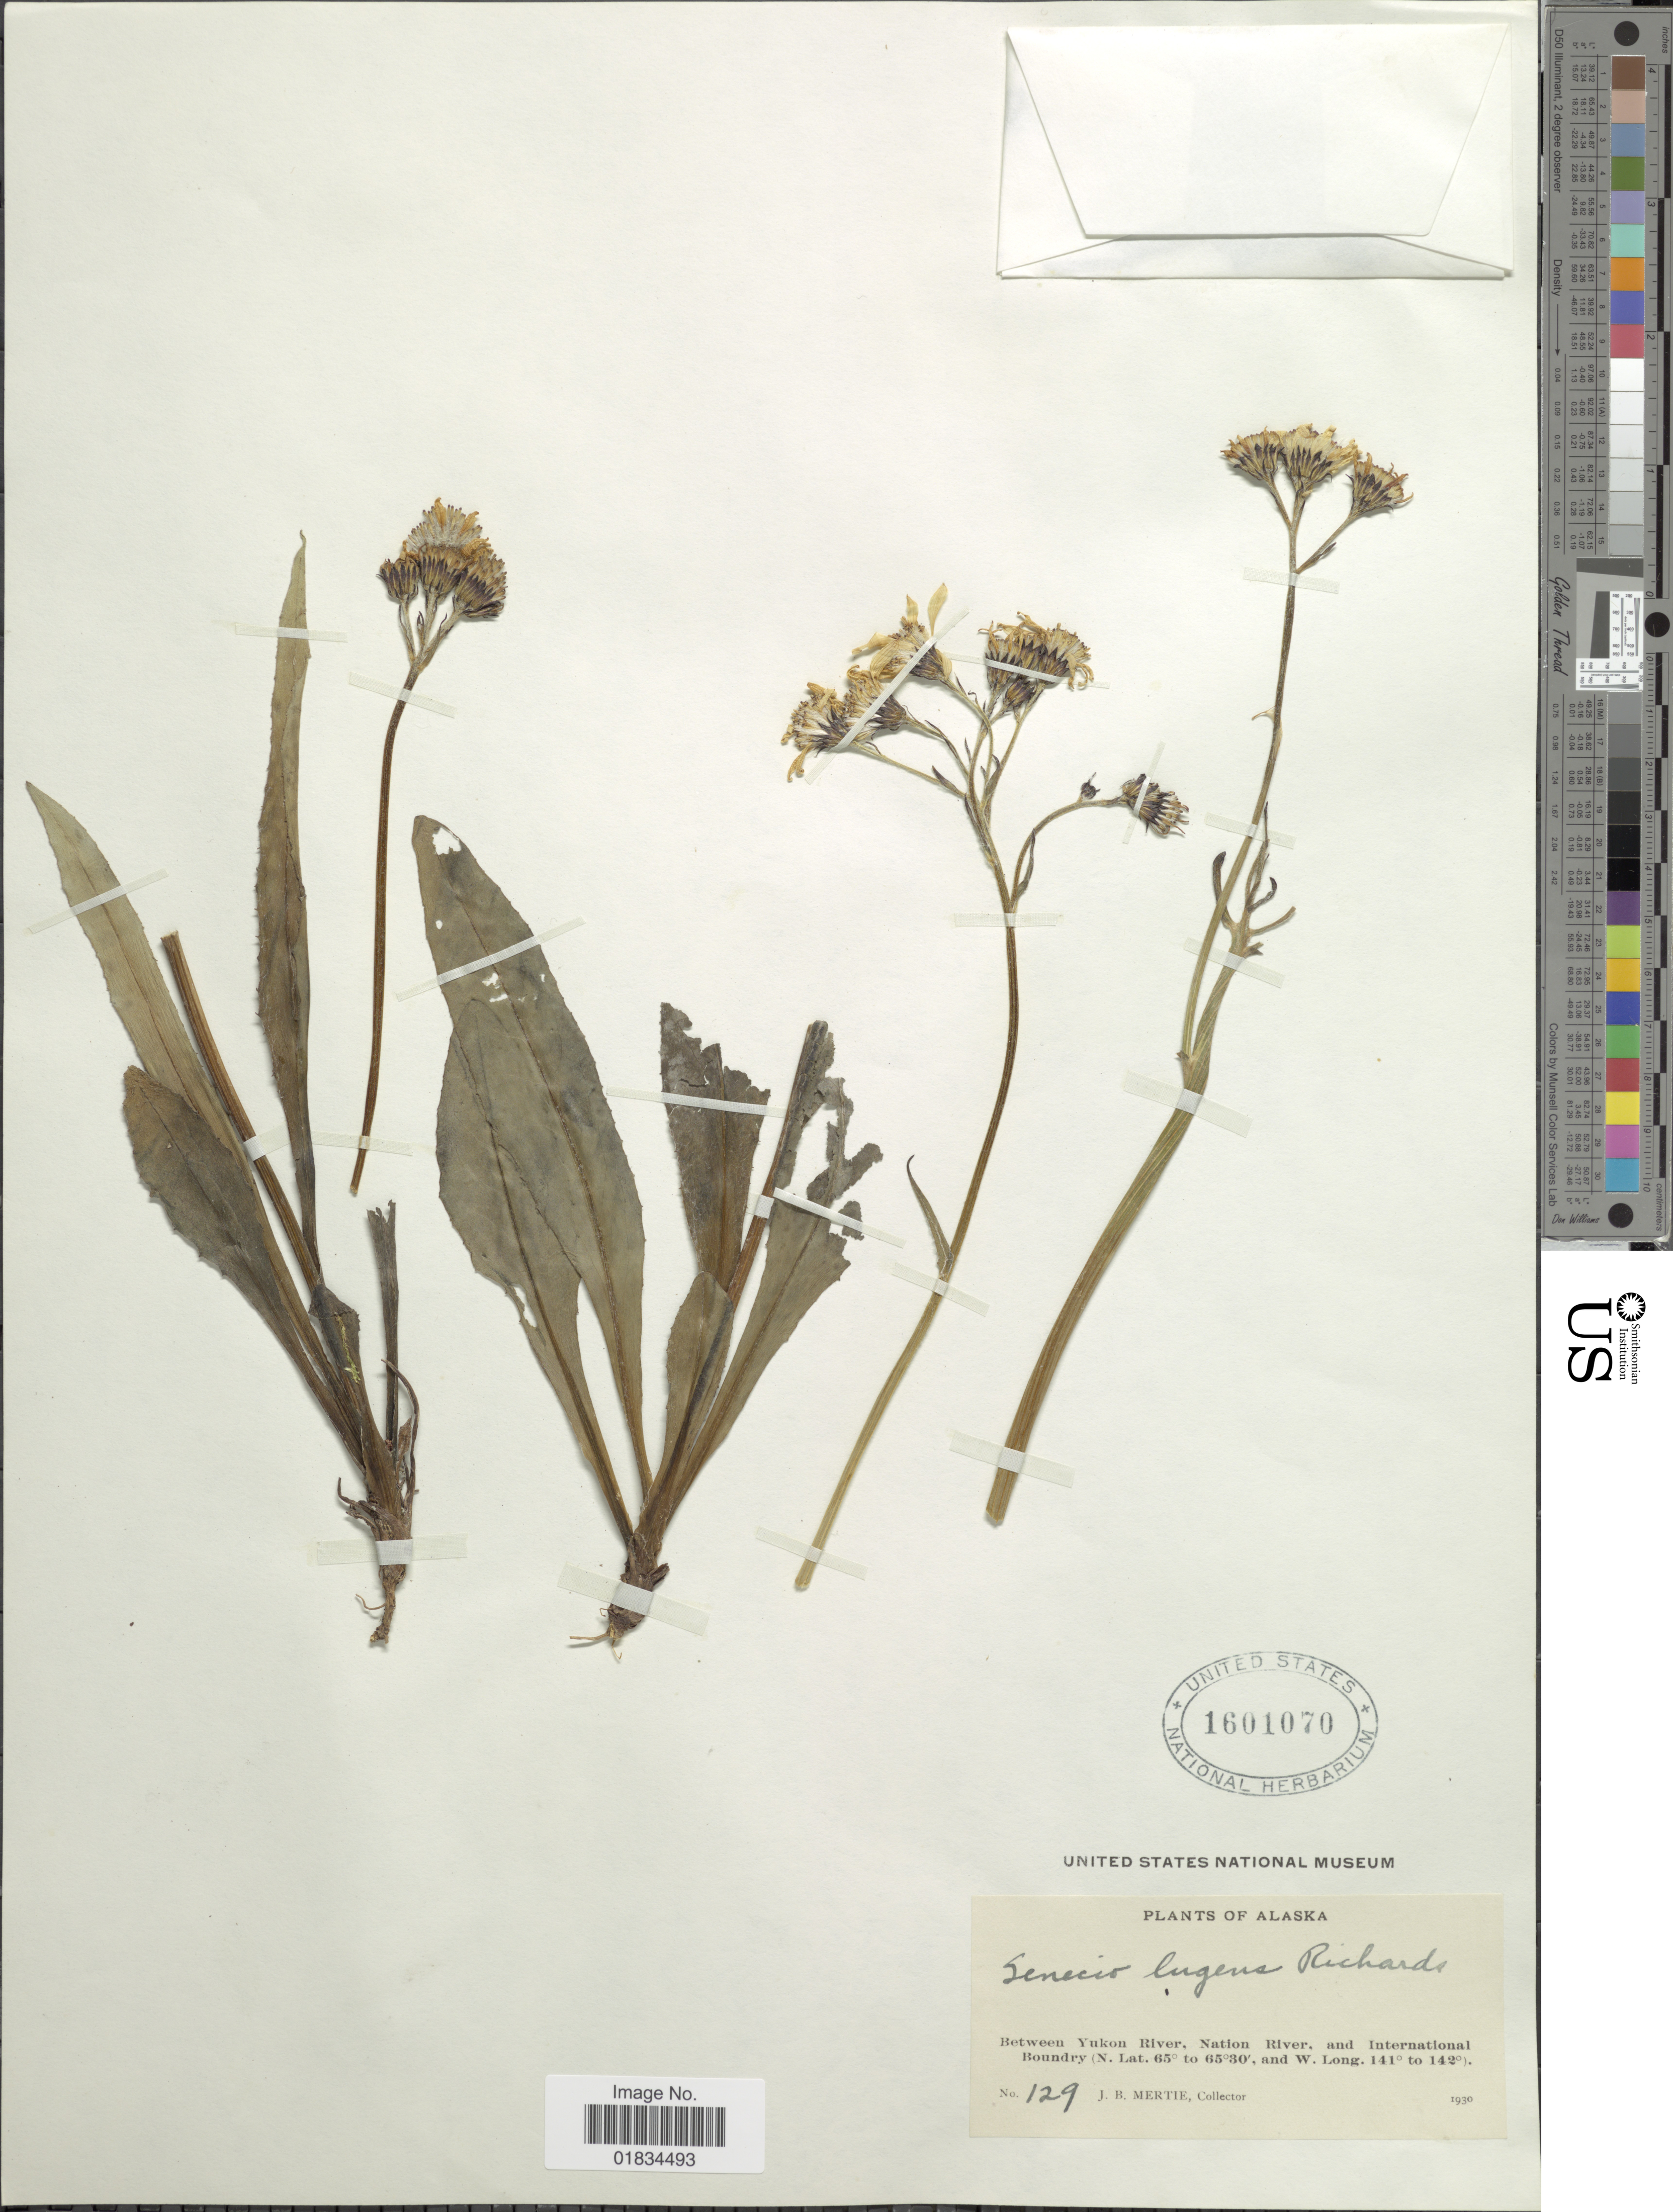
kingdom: Plantae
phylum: Tracheophyta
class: Magnoliopsida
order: Asterales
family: Asteraceae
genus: Senecio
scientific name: Senecio lugens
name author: Richardson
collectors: J. Mertie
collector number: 129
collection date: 1930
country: United States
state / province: Alaska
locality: Between Yukon River, Nation River and Internationa Boundryl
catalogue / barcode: US 1601070